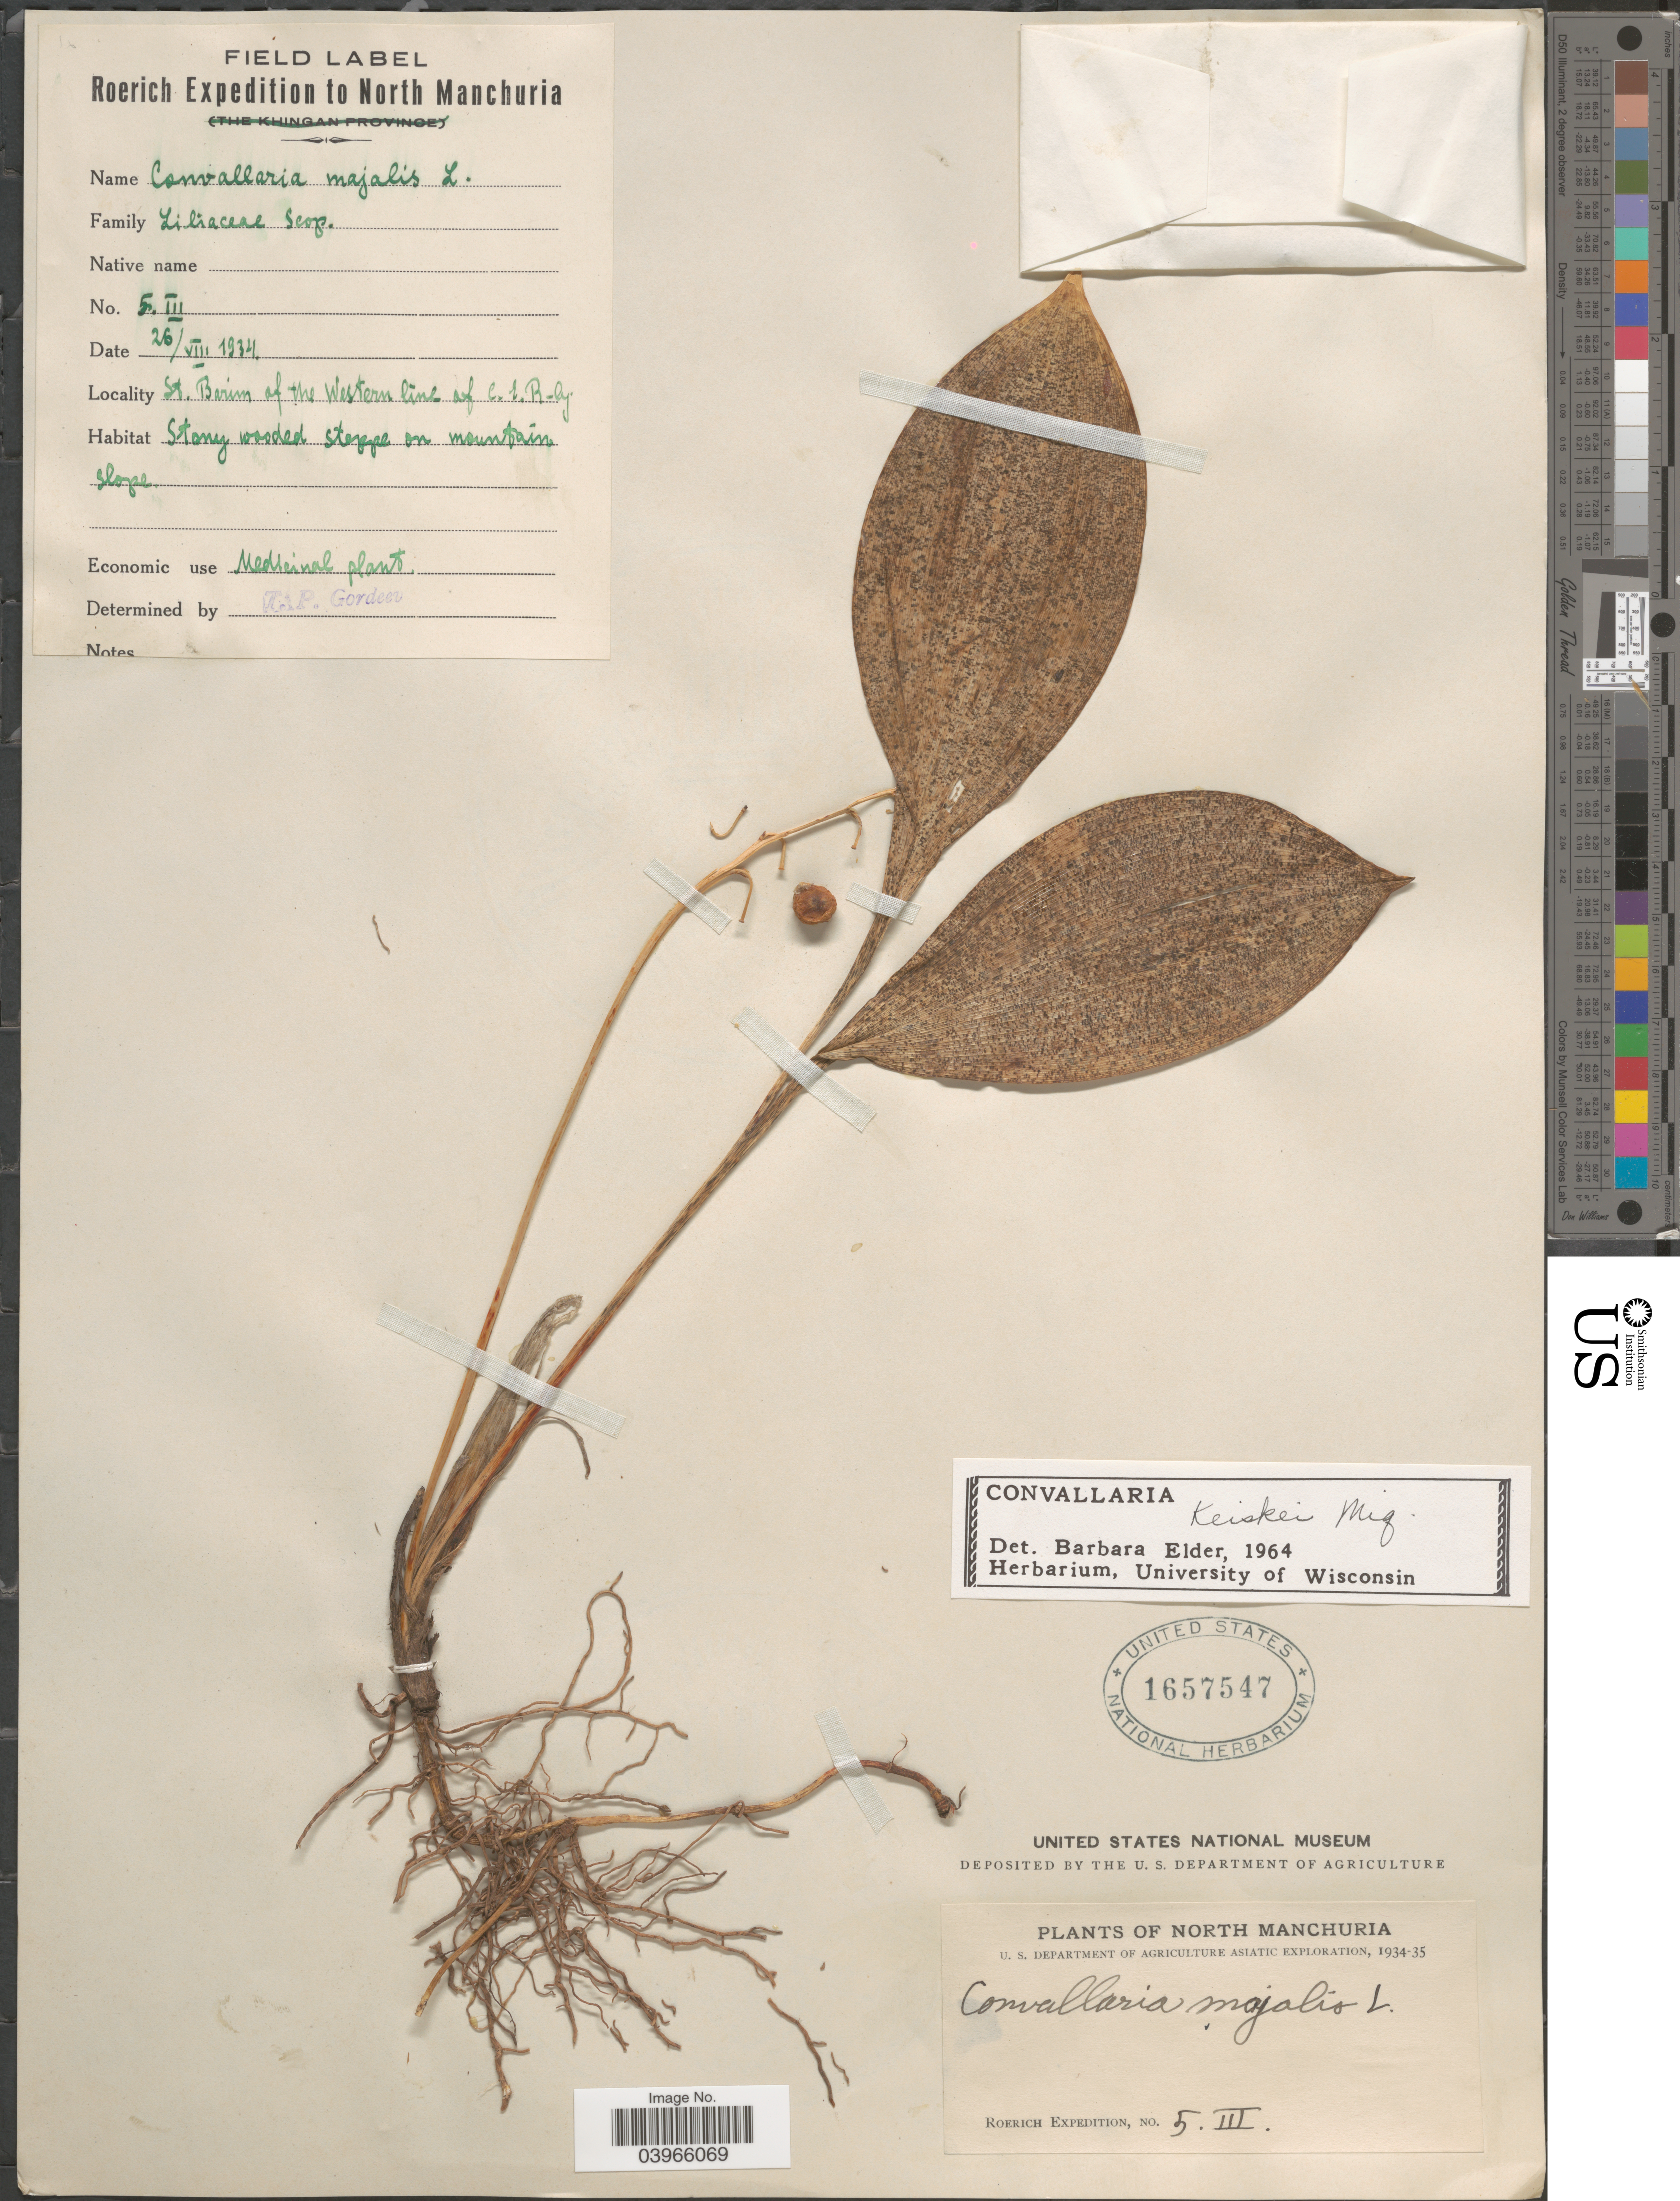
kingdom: Plantae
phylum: Tracheophyta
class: Liliopsida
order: Asparagales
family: Asparagaceae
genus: Convallaria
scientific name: Convallaria keiskei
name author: Miq.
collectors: Roerich Expedition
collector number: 5.III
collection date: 1934-08-26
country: China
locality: North Manchuria. St. Barim of the Western line of C. E. R-ly.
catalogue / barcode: US 1657547